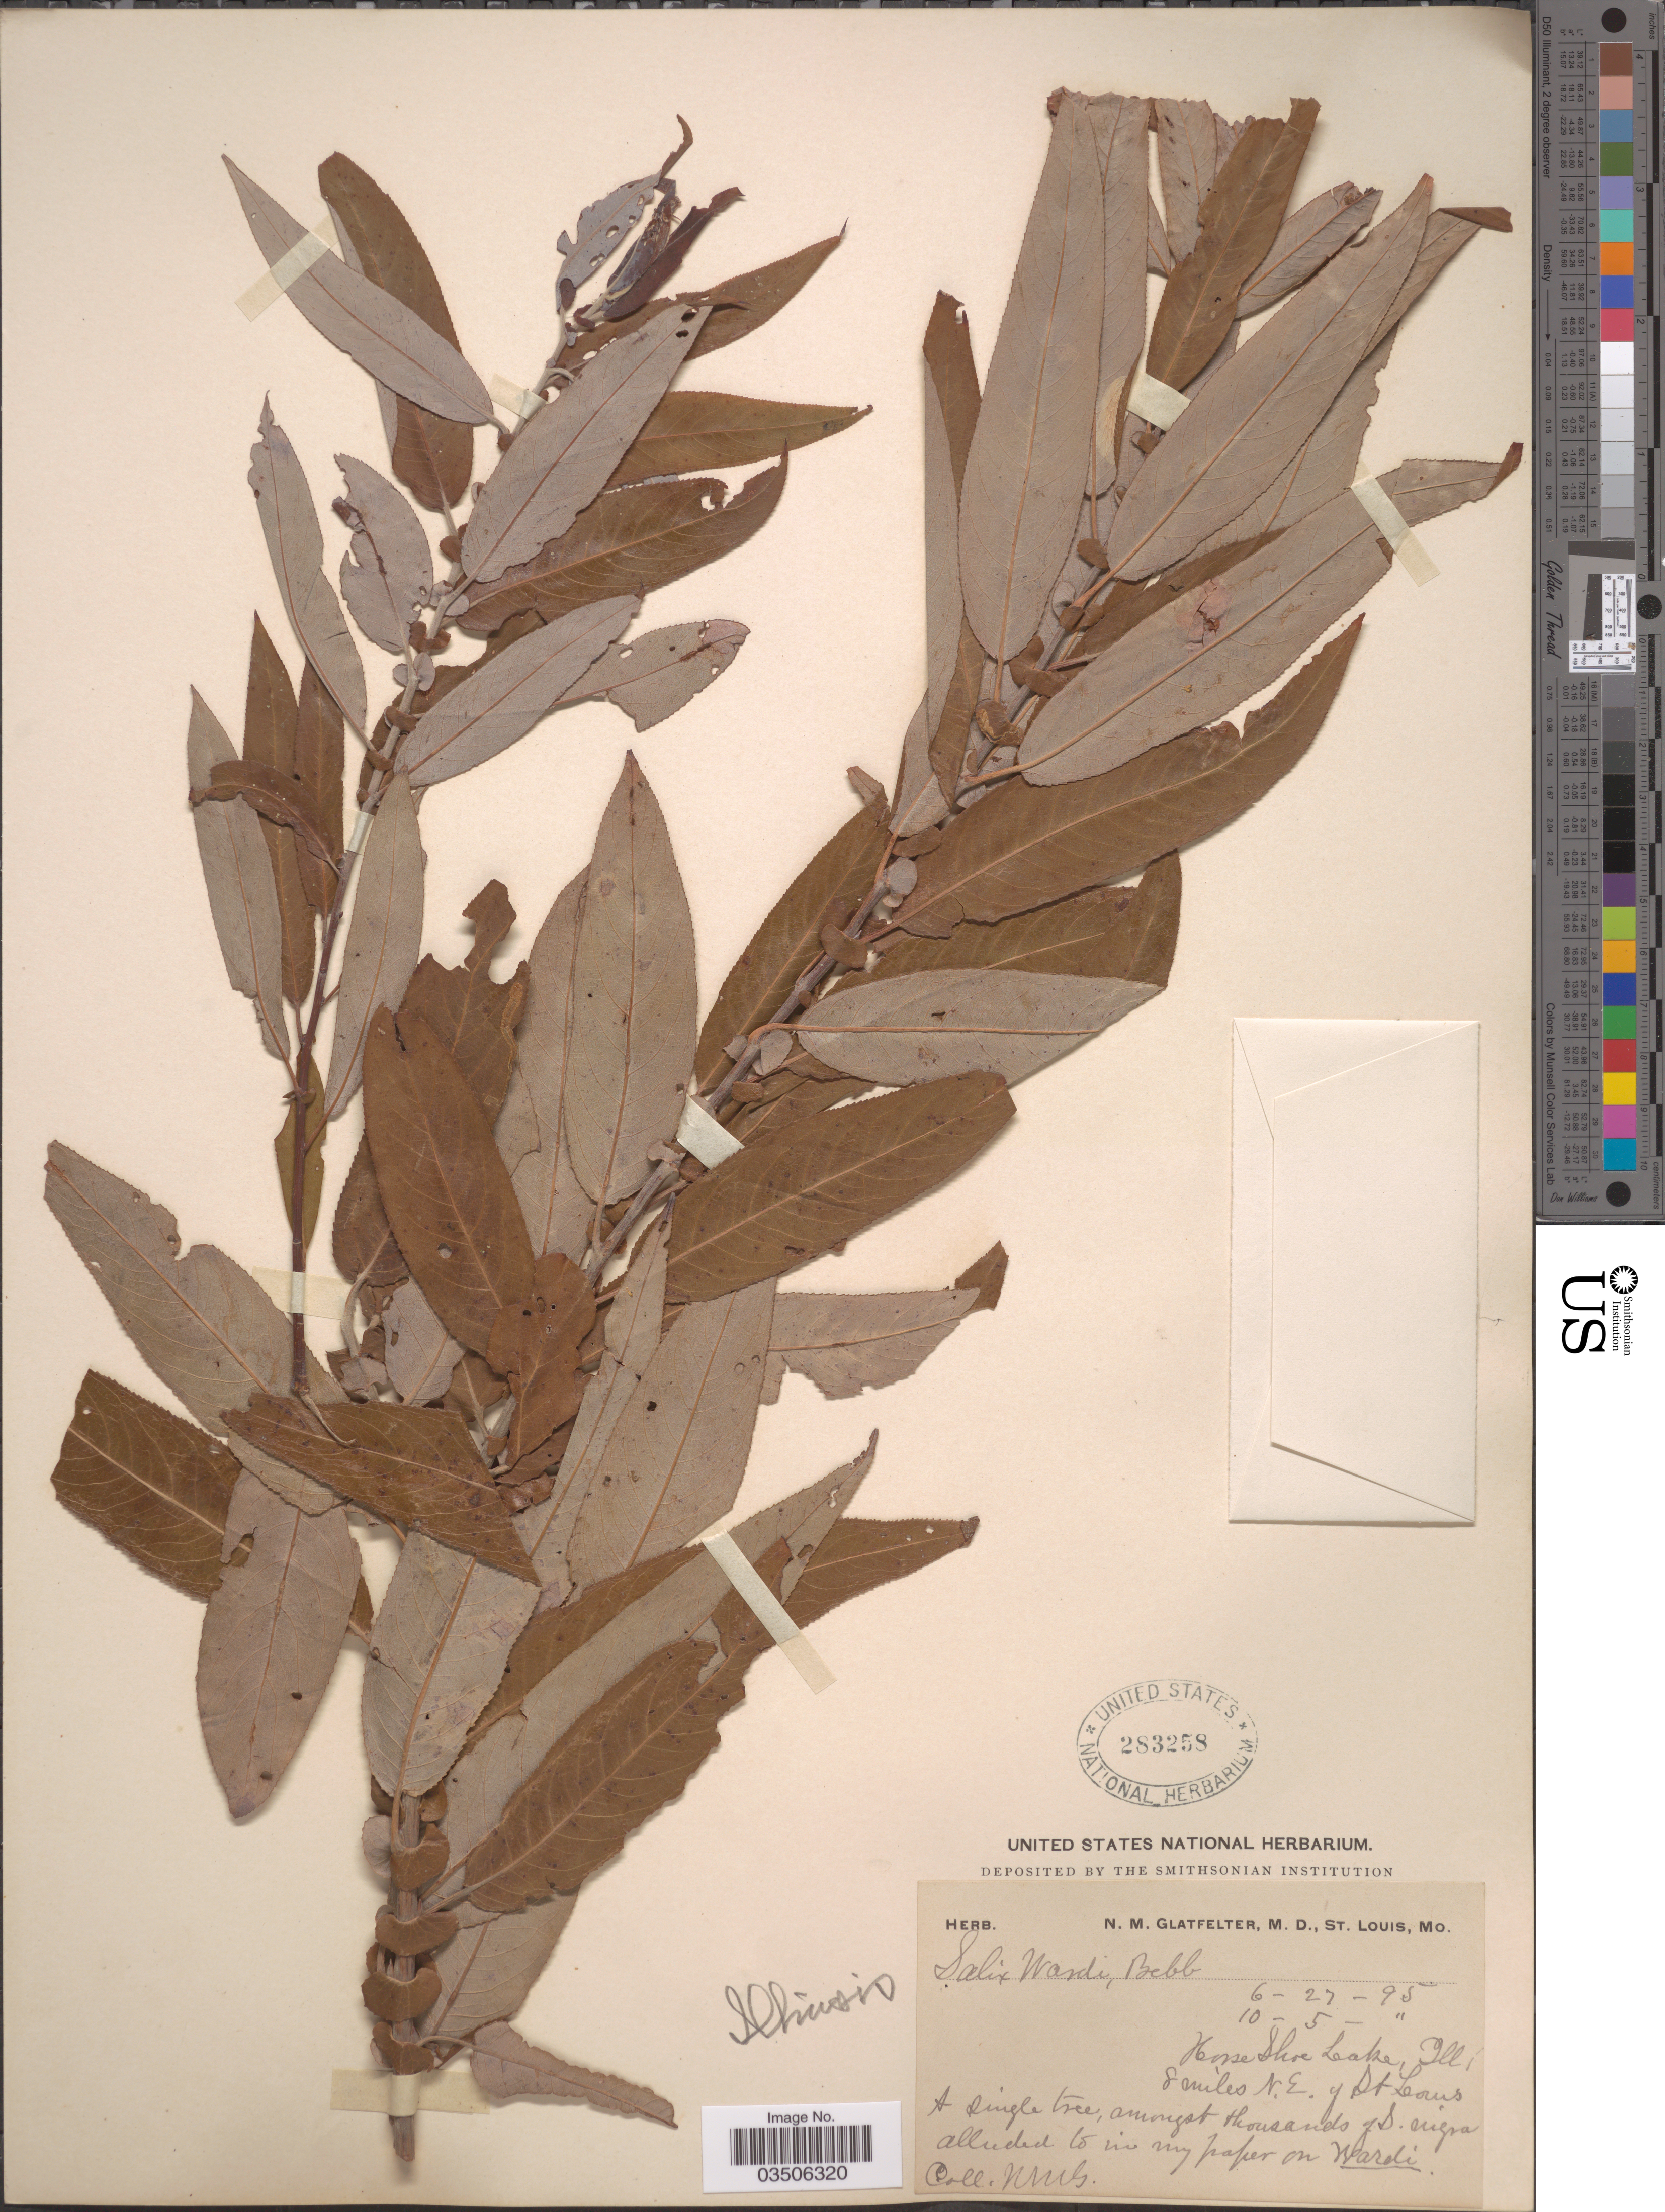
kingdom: Plantae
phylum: Tracheophyta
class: Magnoliopsida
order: Malpighiales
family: Salicaceae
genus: Salix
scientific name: Salix wardii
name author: Bebb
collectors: N. M. Glatfelter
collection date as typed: Transcribed d/m/y: 27/6/95 to 5/10/95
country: United States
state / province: Illinois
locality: Horse Shoe Lake. 8 miles N.E. of St. Louis.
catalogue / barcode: US 283258